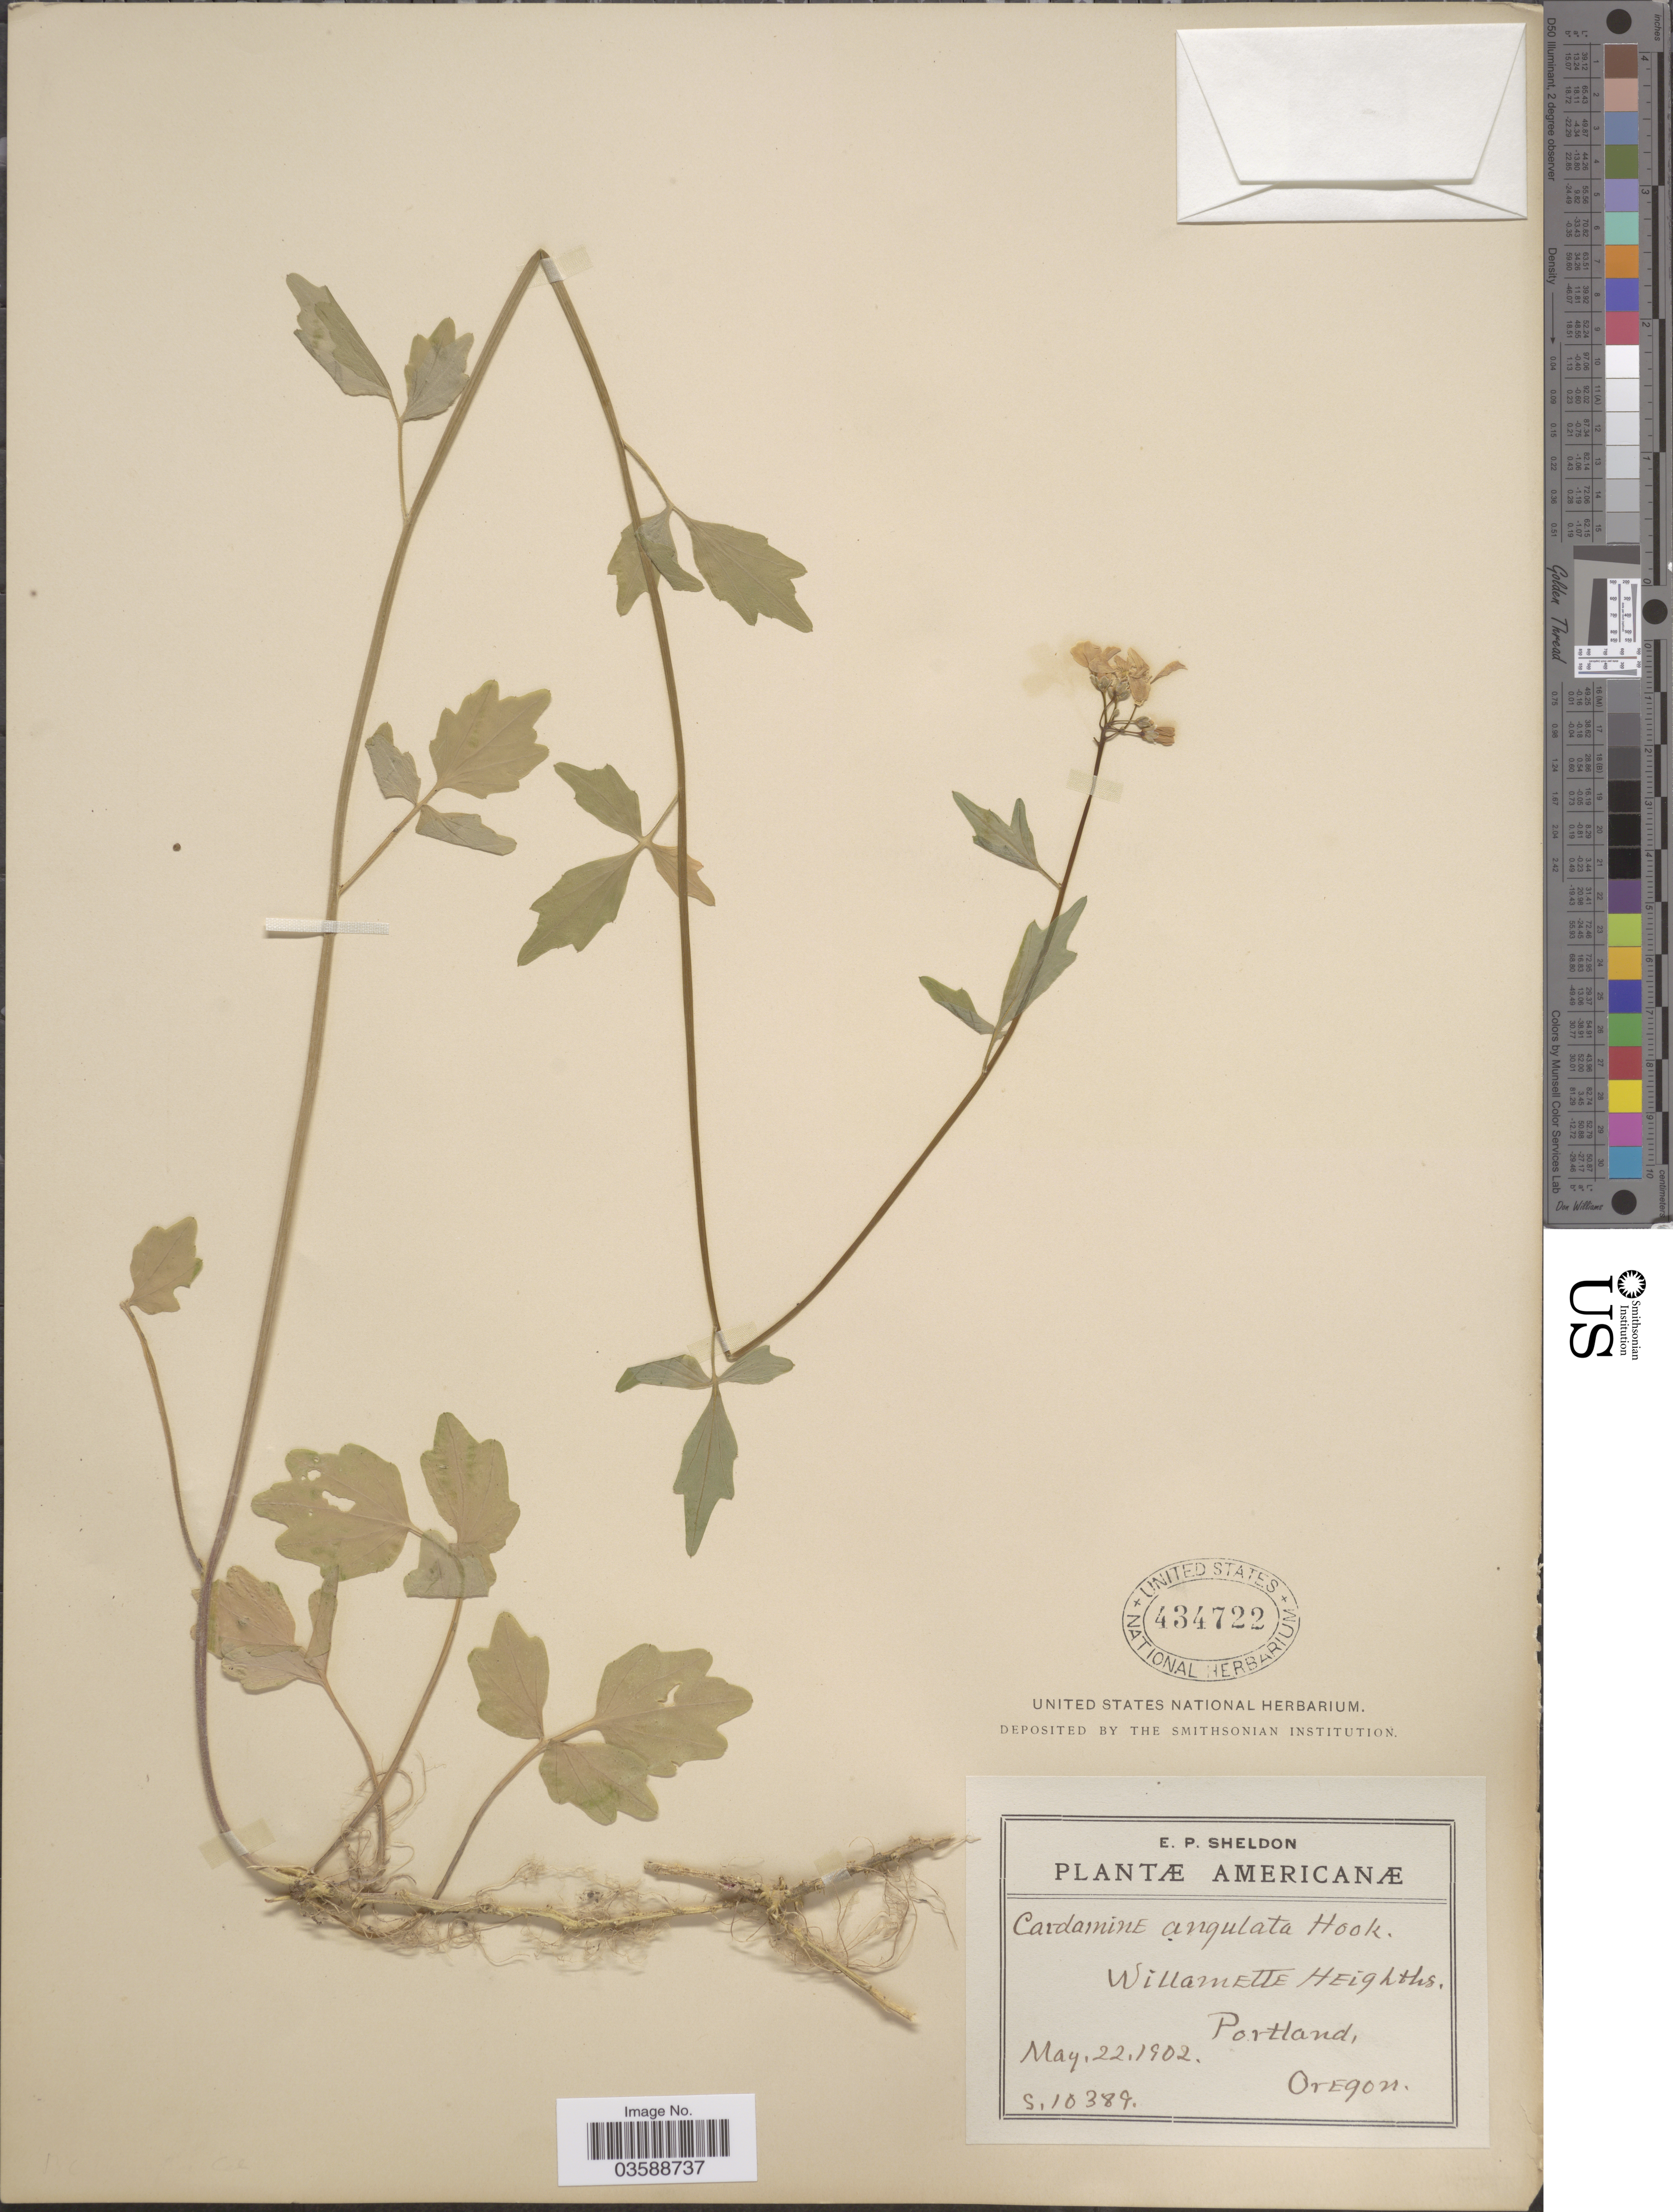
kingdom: Plantae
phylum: Tracheophyta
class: Magnoliopsida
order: Brassicales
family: Brassicaceae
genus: Cardamine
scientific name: Cardamine angulata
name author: Hook.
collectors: E. P. Sheldon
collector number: S.10389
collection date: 1902-05-22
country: United States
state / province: Oregon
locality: Willamette Heighths. Portland.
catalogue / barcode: US 434722